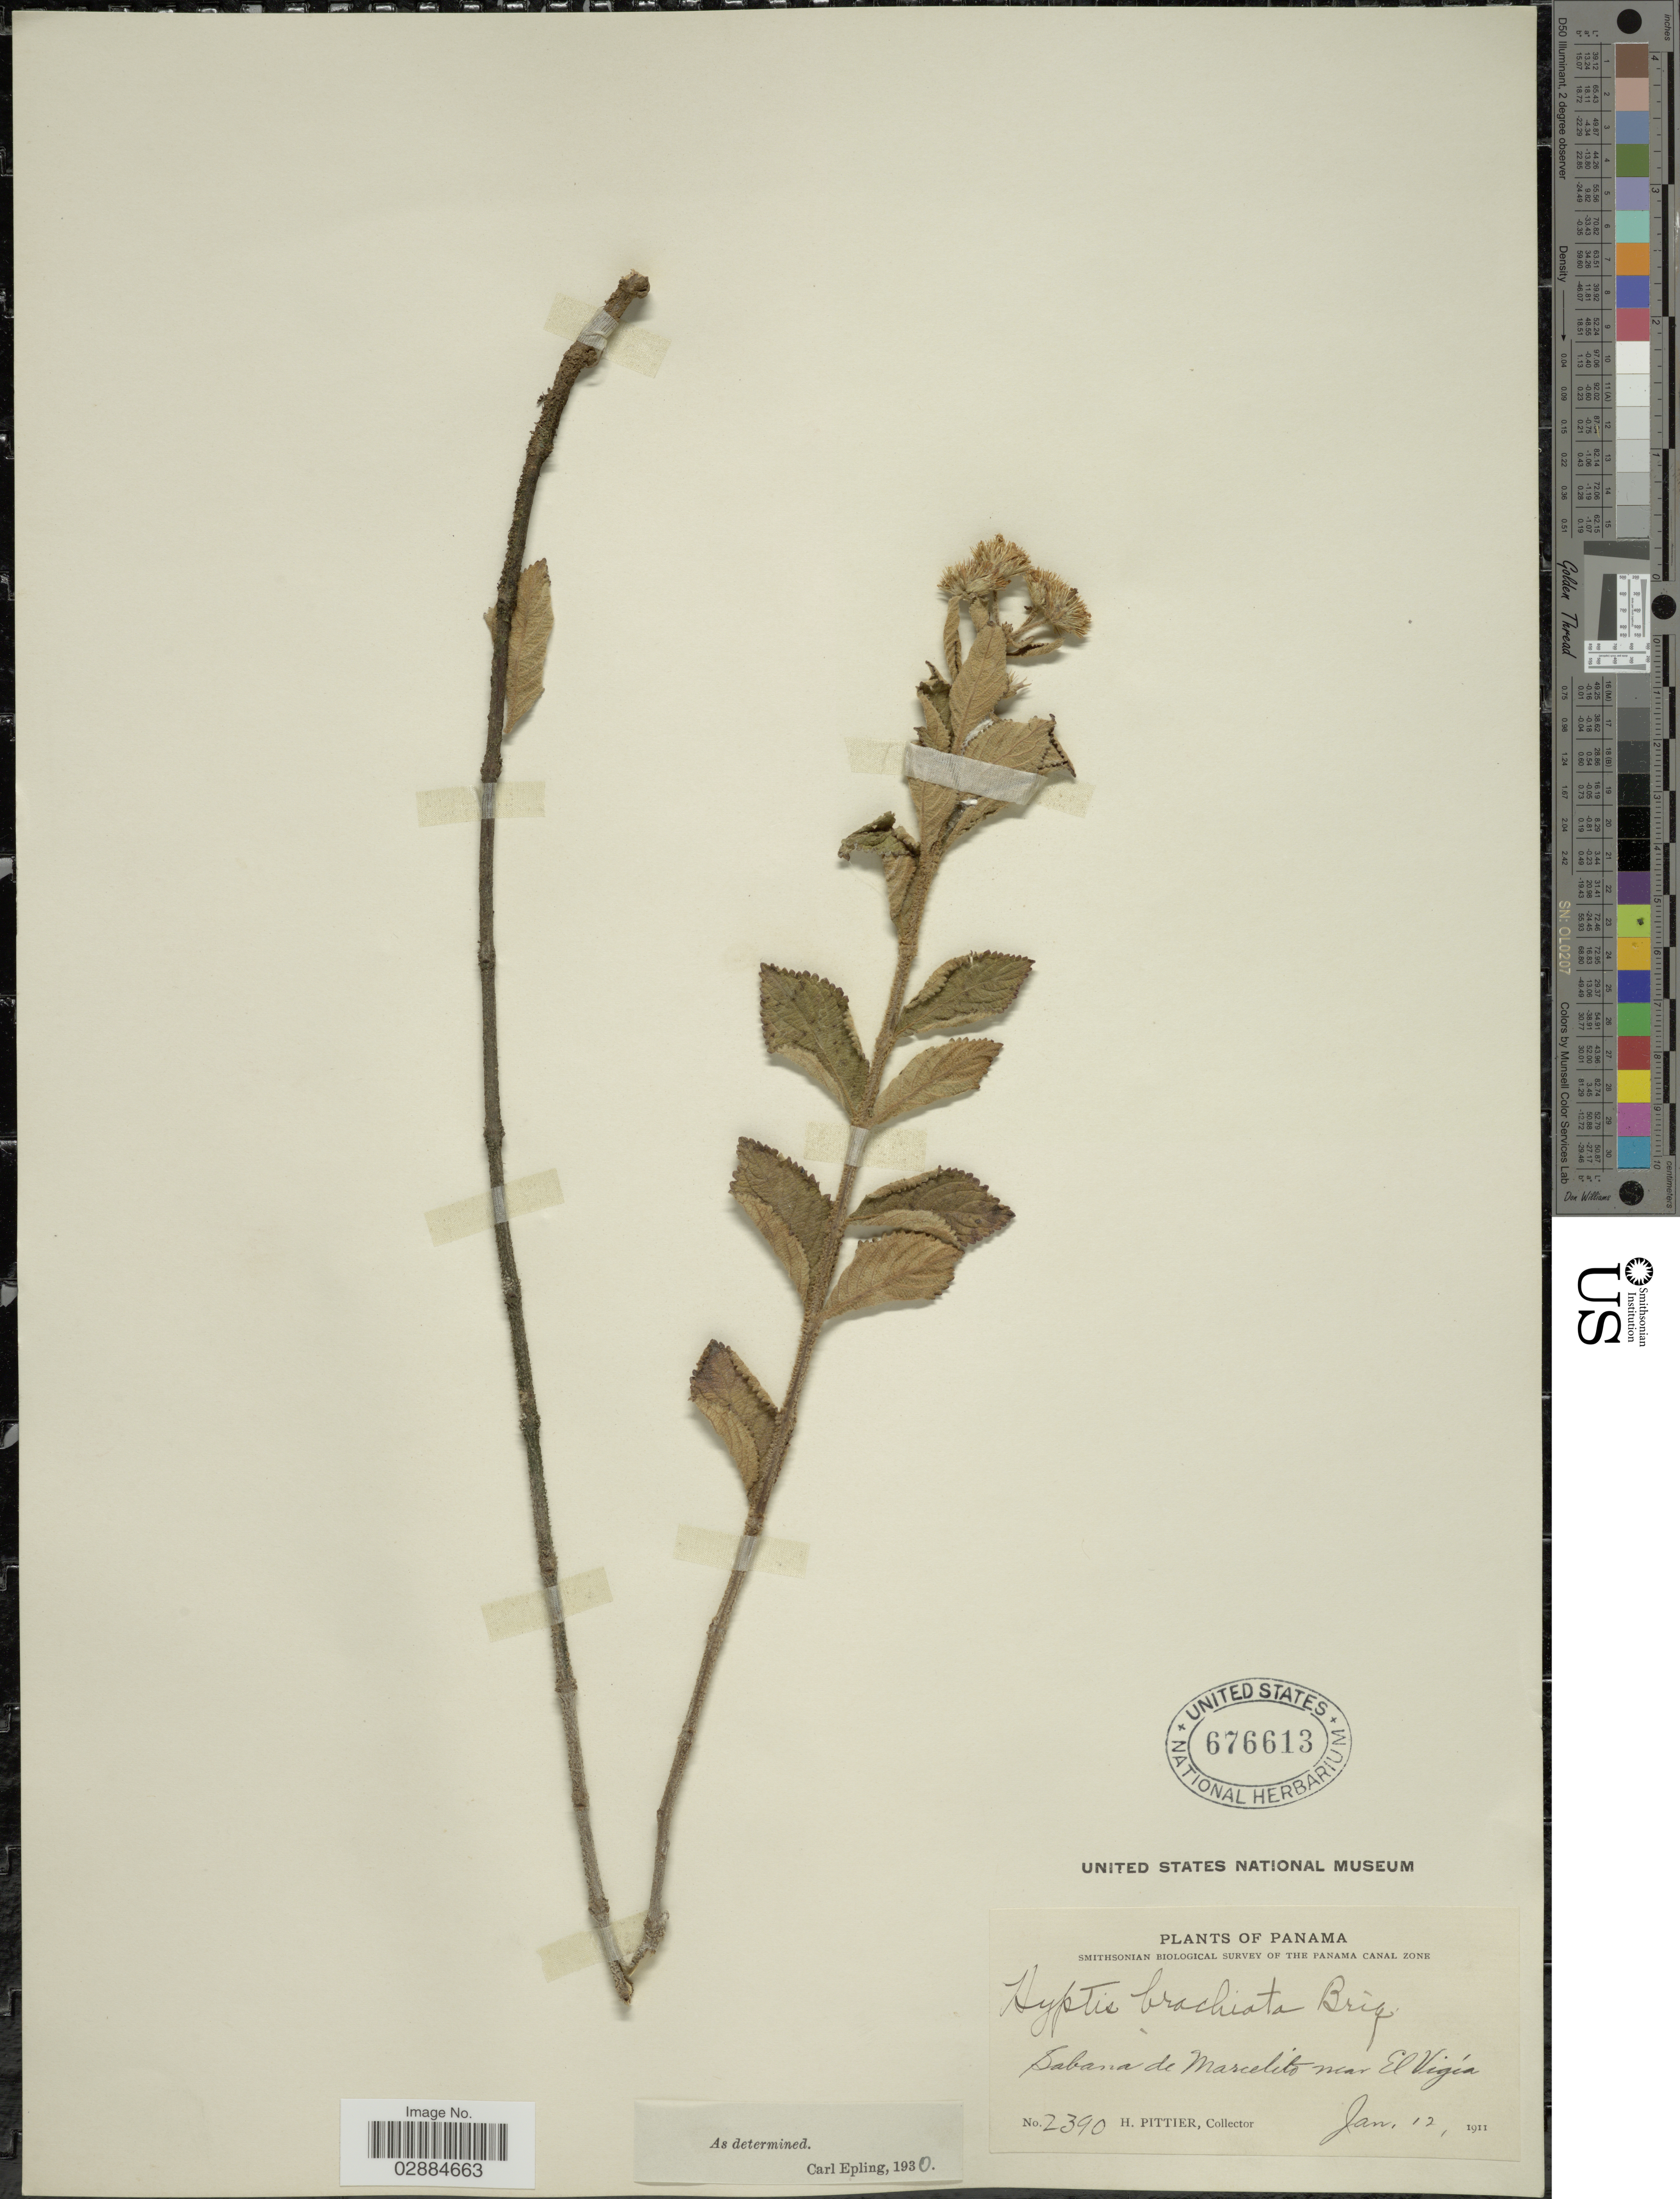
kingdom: Plantae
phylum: Tracheophyta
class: Magnoliopsida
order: Lamiales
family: Lamiaceae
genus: Hyptis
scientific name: Hyptis brachiata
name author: Briq.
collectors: H. F. Pittier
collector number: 2390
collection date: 1911-01-12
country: Panama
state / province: Colón / Panamá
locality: Biological survey Panama Canal Zone, Sabana de Marcelito near El Vigéa.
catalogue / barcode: US 676613